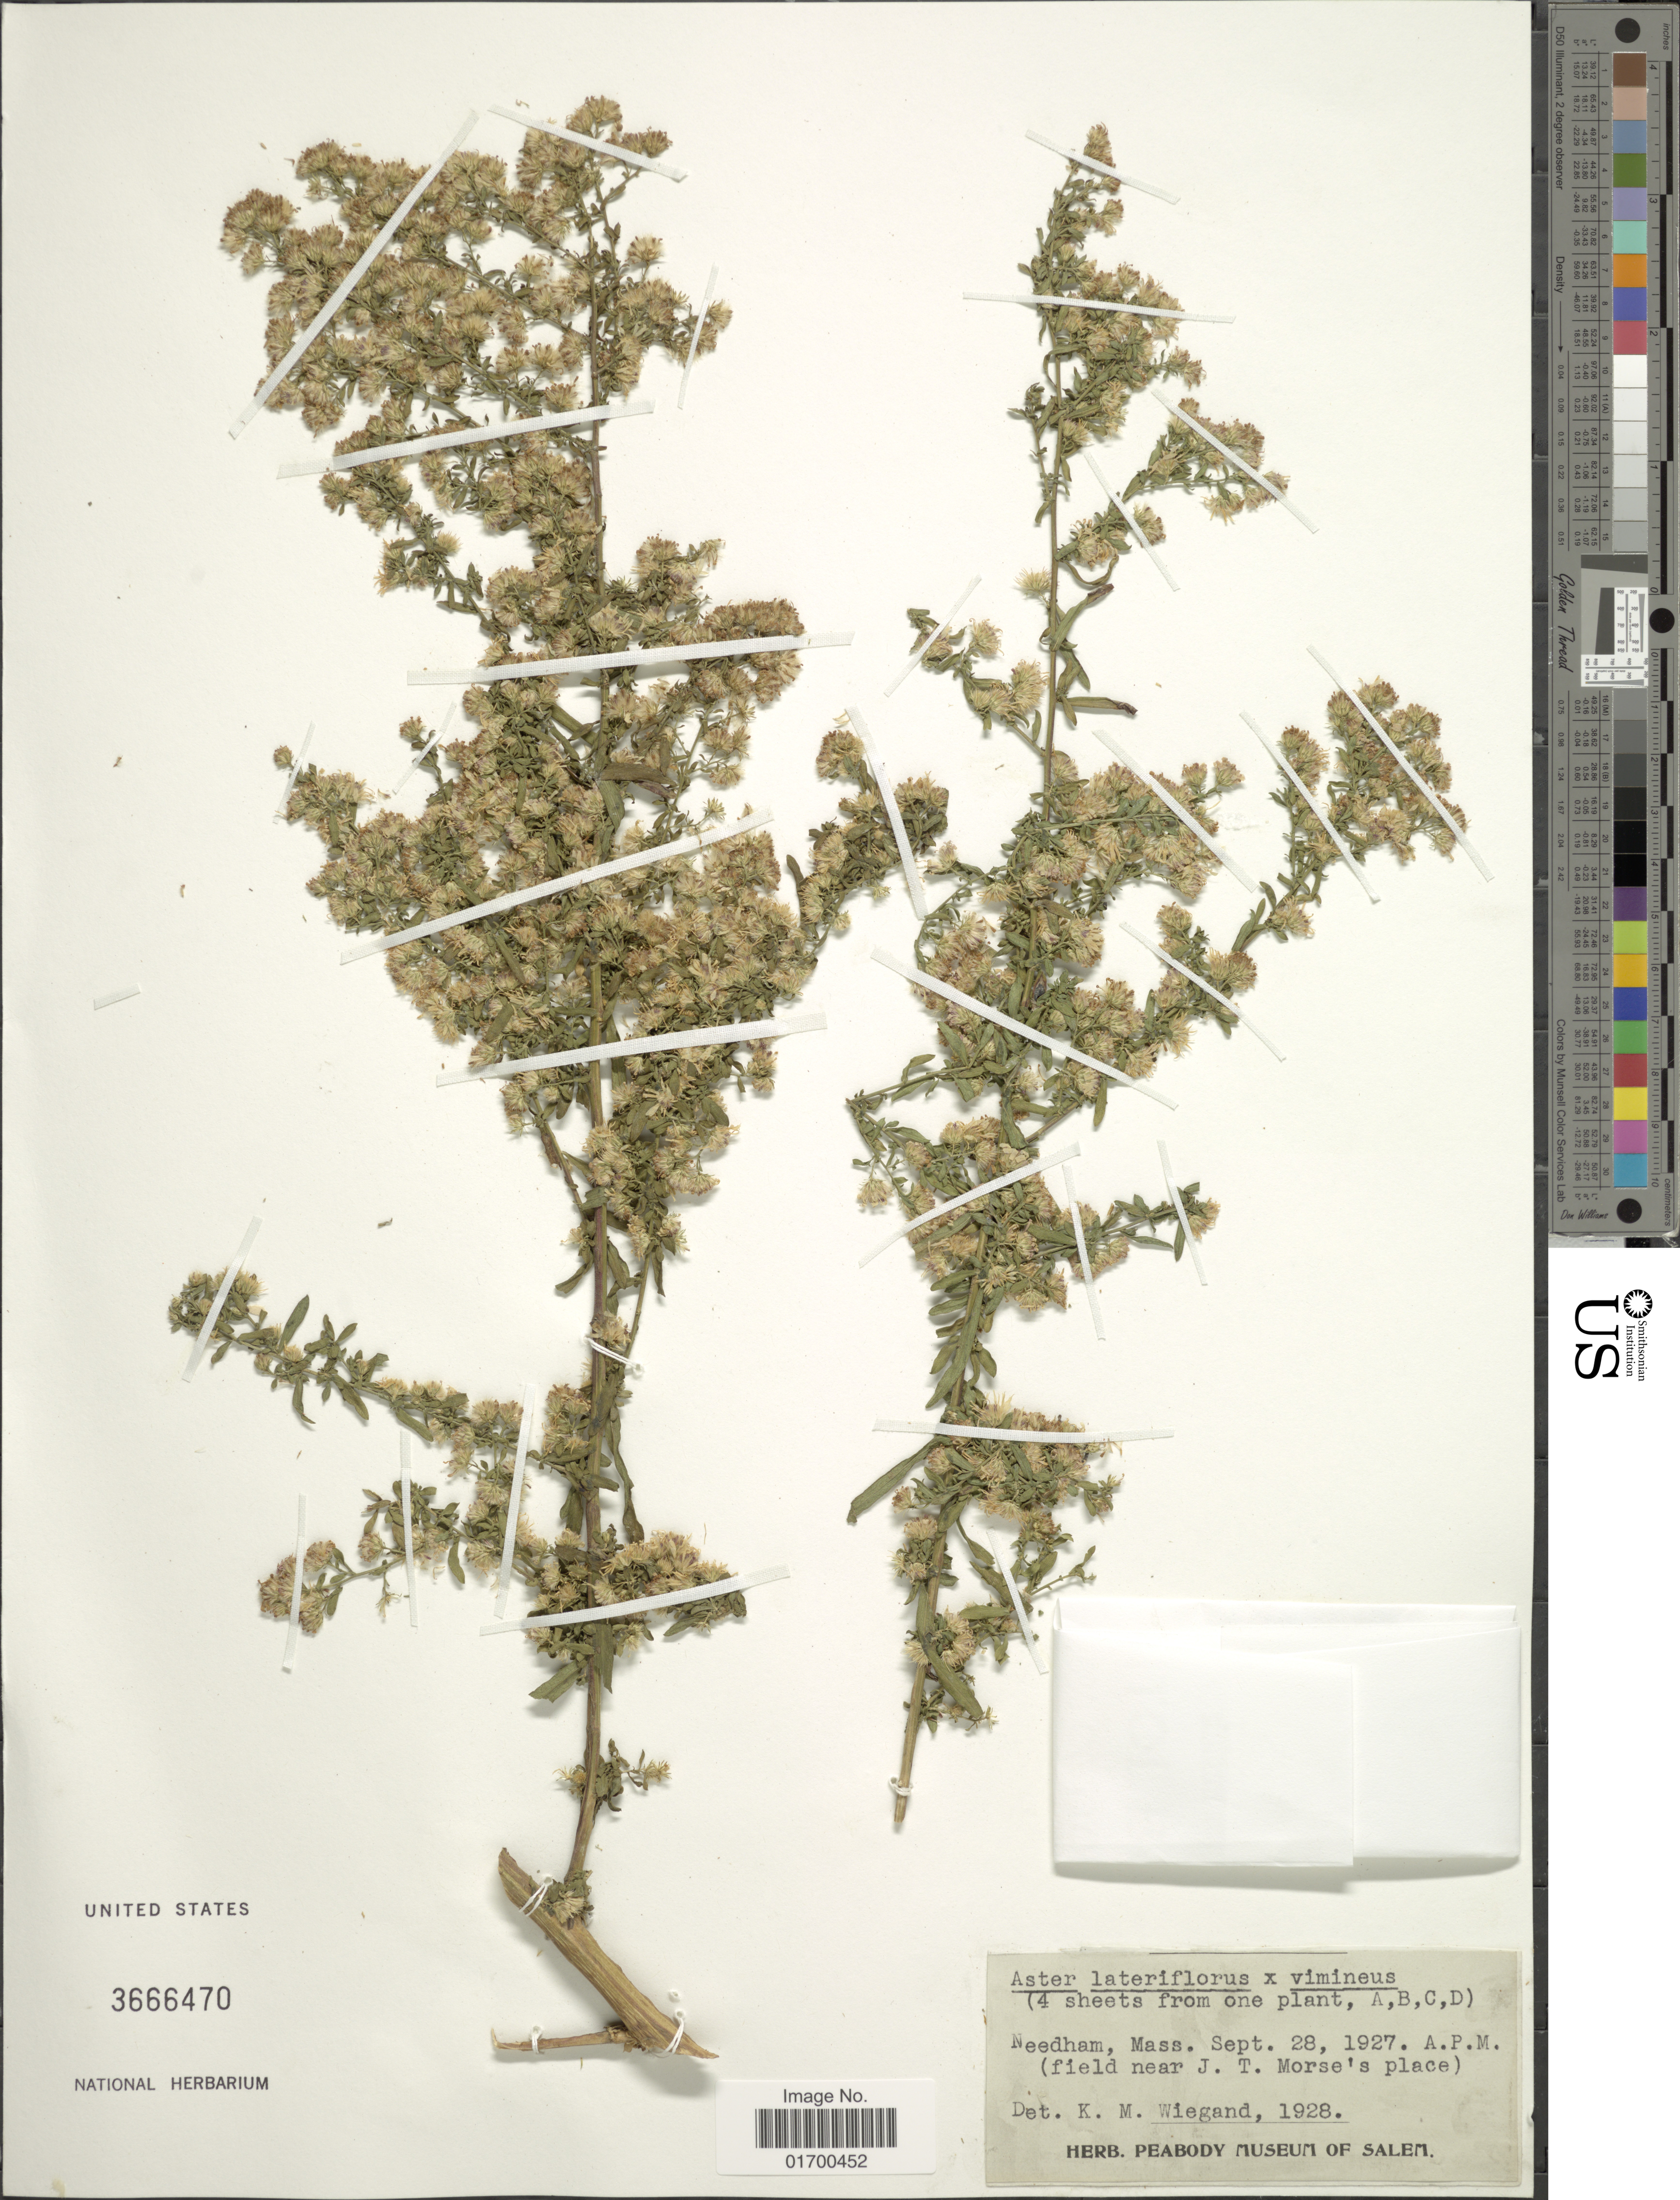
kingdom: Plantae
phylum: Tracheophyta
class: Magnoliopsida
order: Asterales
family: Asteraceae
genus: Symphyotrichum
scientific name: Symphyotrichum lateriflorum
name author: (L.) Á. Löve & D. Löve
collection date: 1927-09-28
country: United States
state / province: Massachusetts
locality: Needham, (field near J.T. Morse's place)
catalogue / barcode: US 3666470